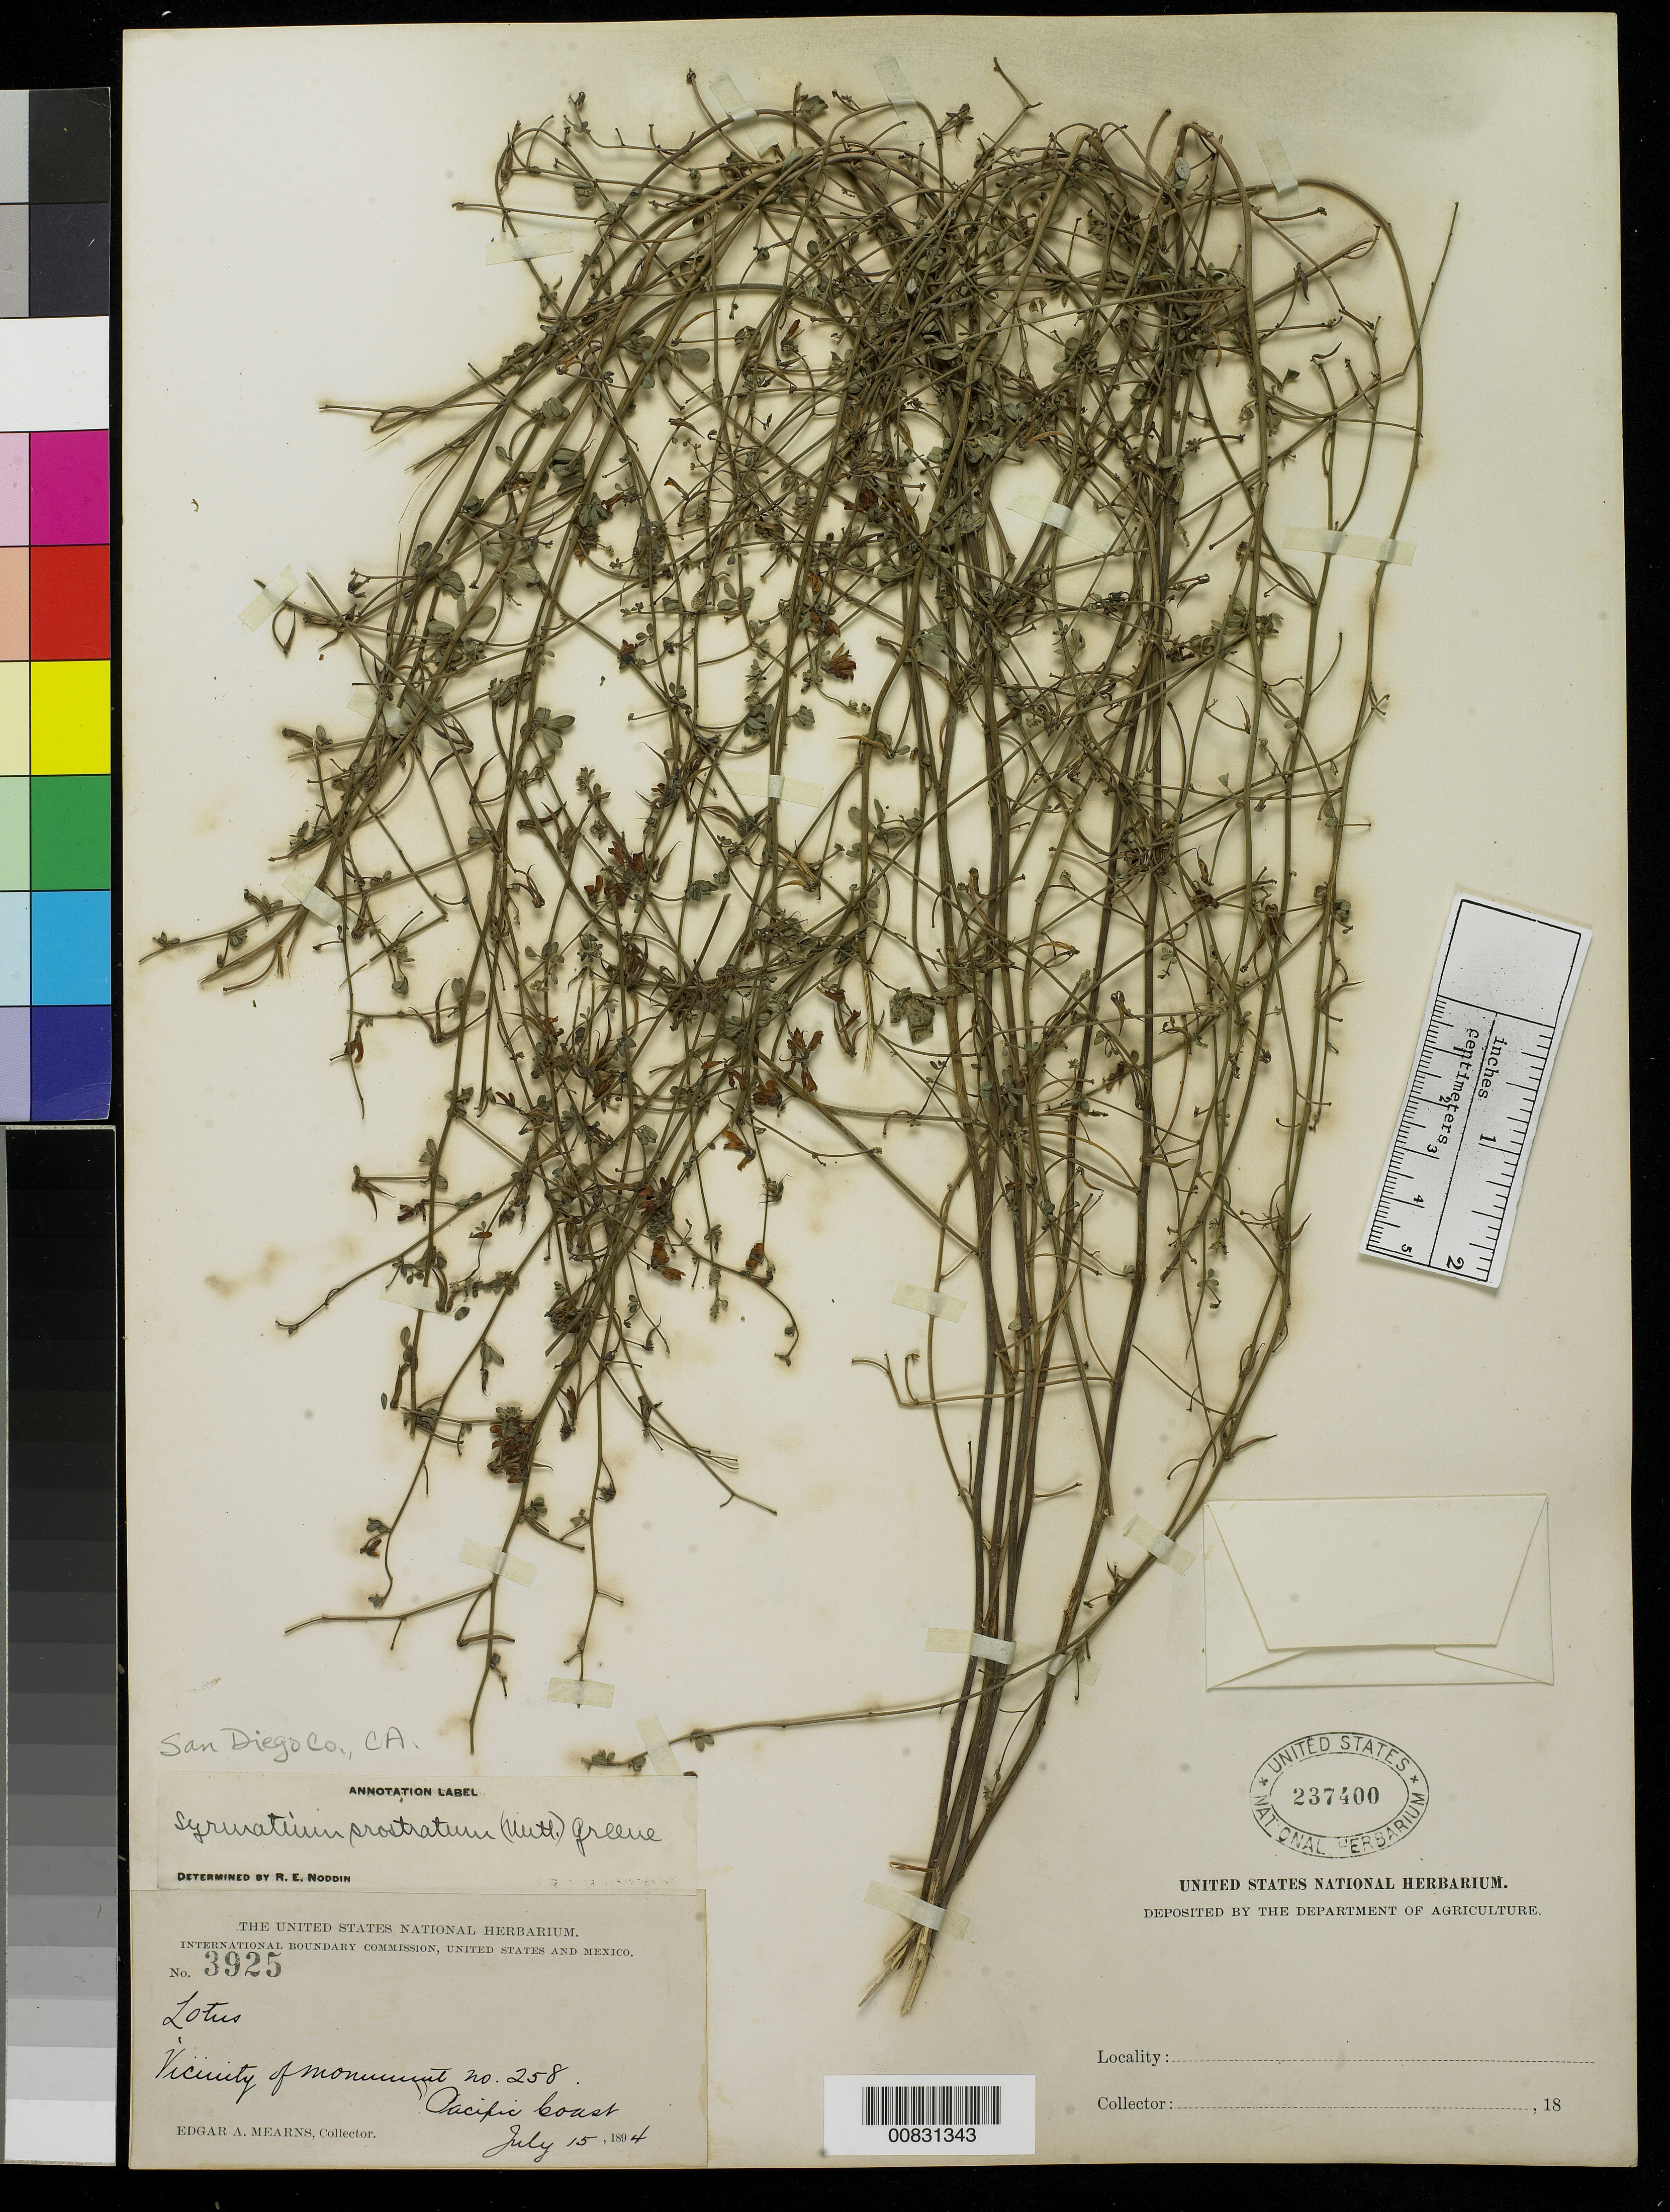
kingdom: Plantae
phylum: Tracheophyta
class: Magnoliopsida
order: Fabales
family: Fabaceae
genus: Syrmatium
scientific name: Syrmatium prostratum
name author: (Nutt.) Greene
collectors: E. A. Mearns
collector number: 3925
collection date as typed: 15 Jul 1894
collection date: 1894-07-15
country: United States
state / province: California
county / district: San Diego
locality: Vicinity of monument No. 258, Pacific coast, San Diego County, California.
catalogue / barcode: US 237400